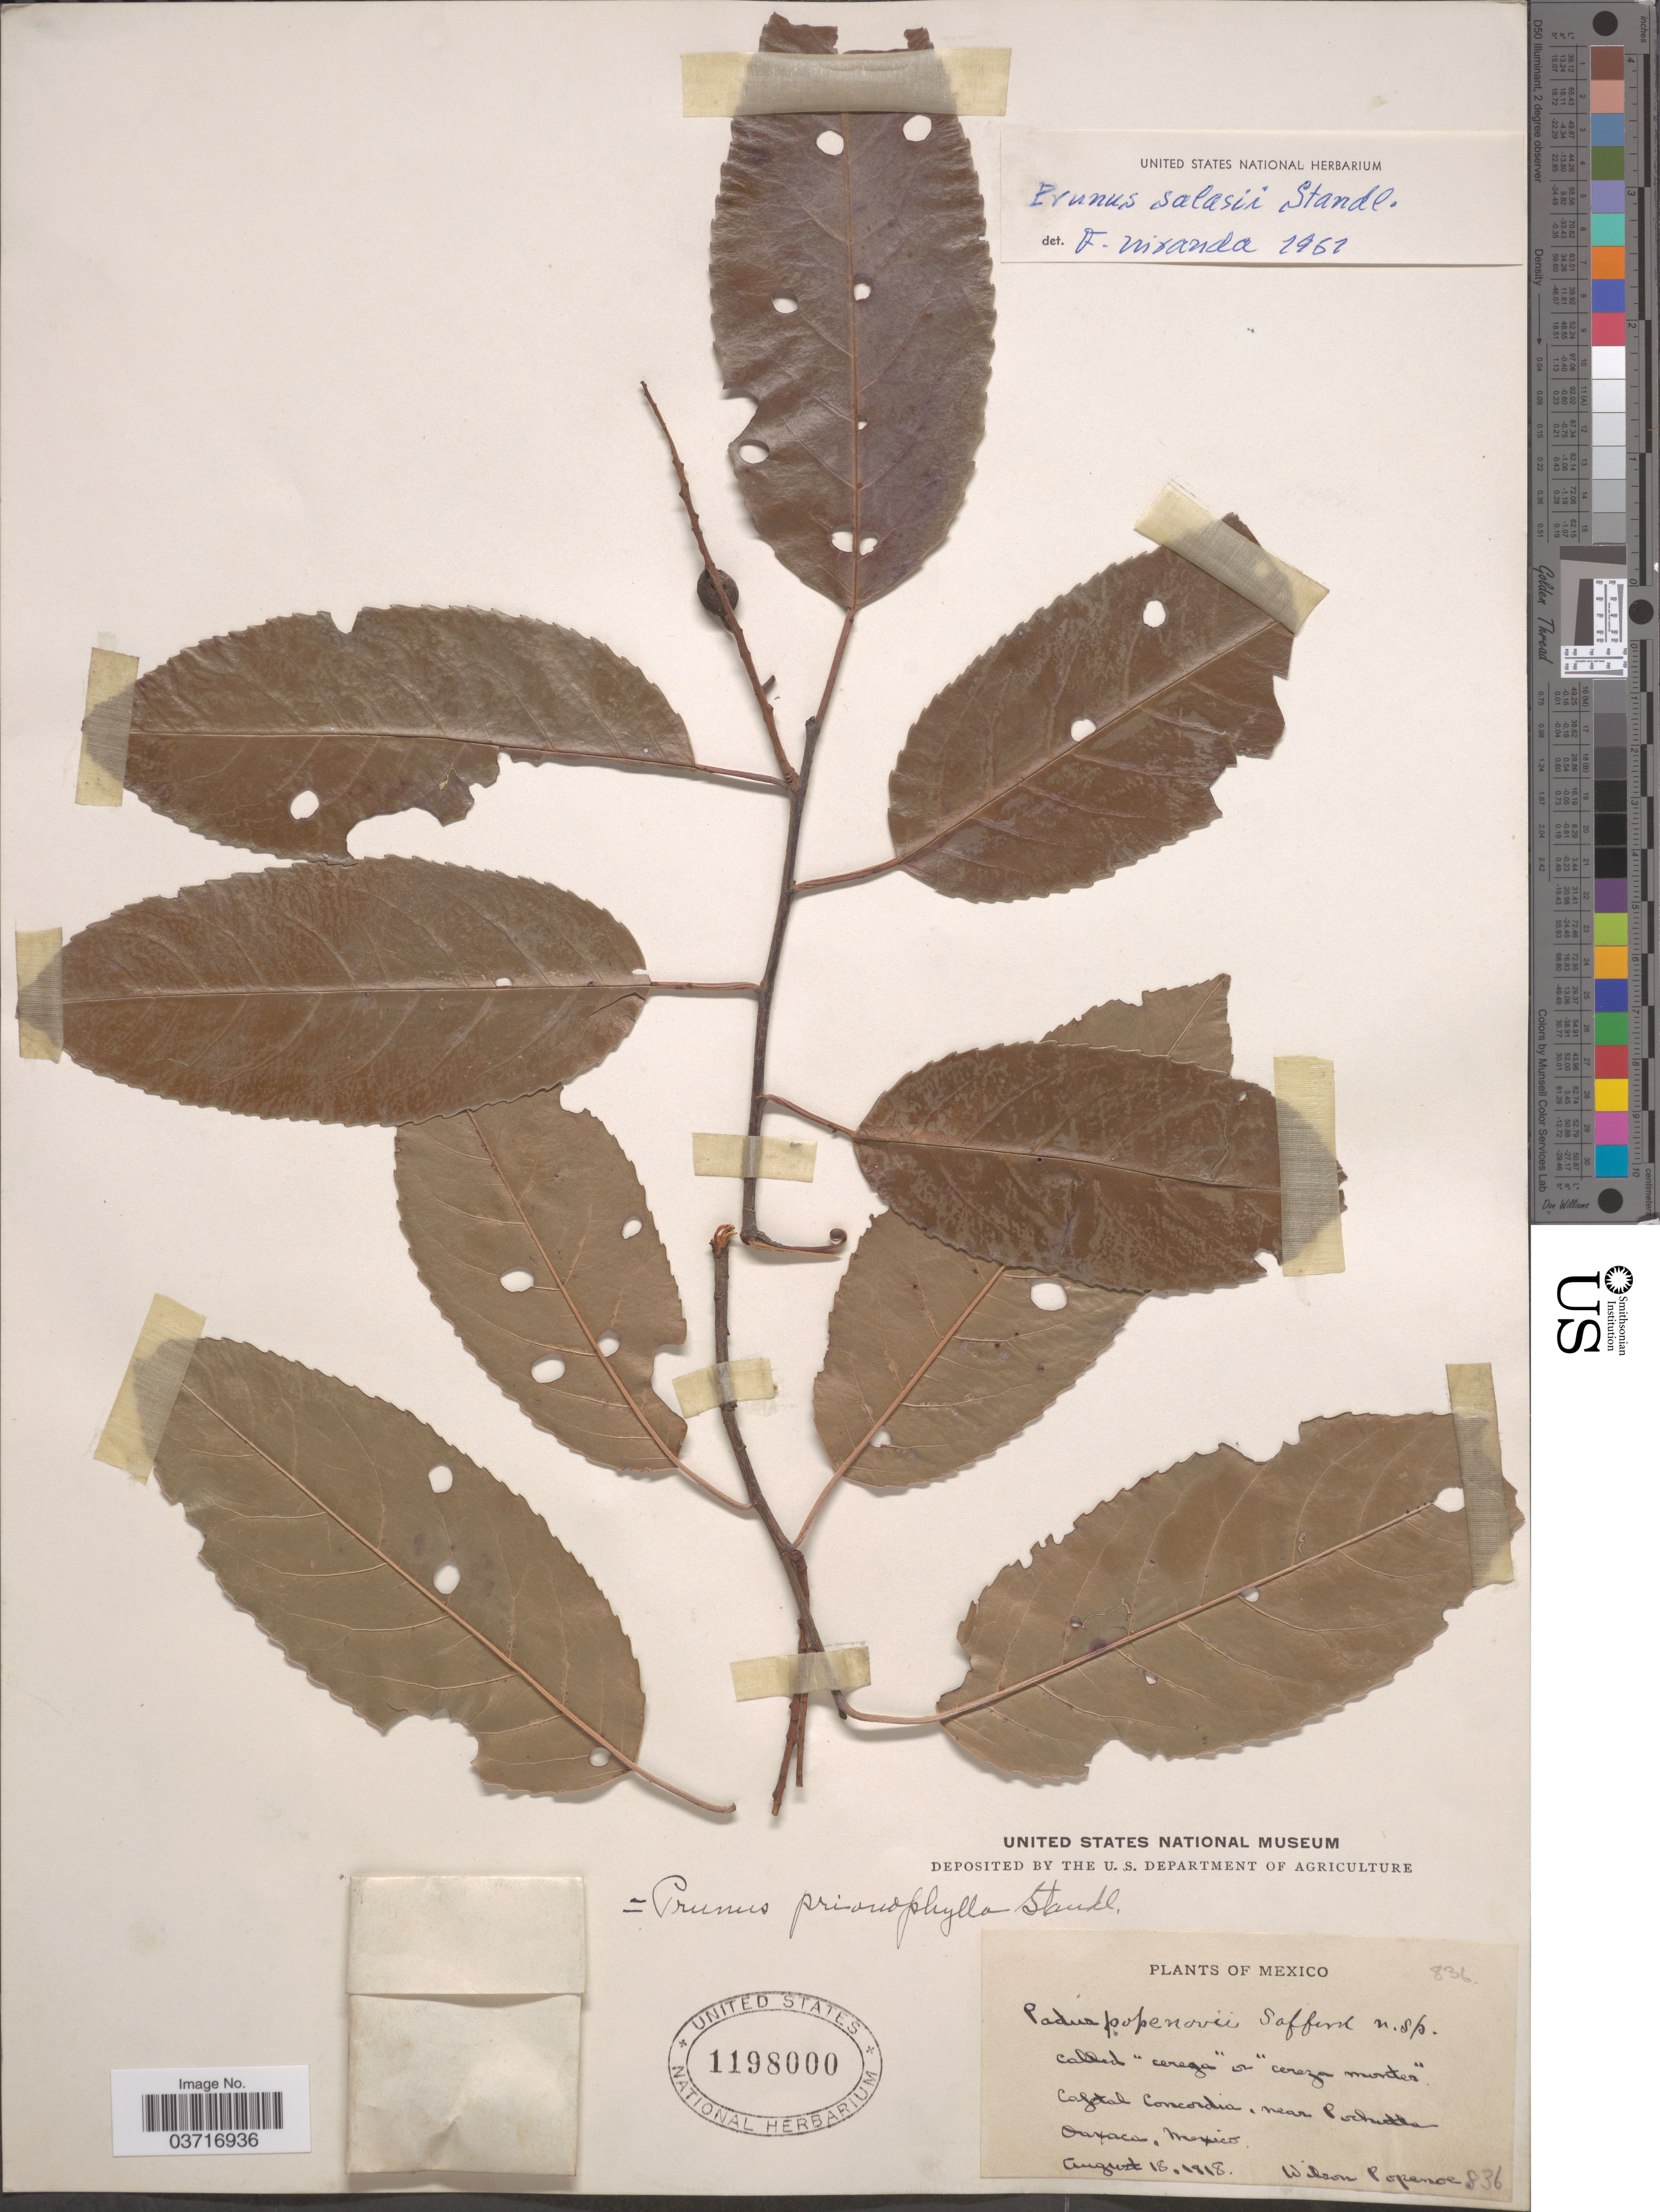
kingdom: Plantae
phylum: Tracheophyta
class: Magnoliopsida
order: Rosales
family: Rosaceae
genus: Prunus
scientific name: Prunus salasii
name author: Standl.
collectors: F. Popenoe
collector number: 836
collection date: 1918-08-18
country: Mexico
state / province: Oaxaca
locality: Cozetal Concordia, near Pochutla.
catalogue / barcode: US 1198000